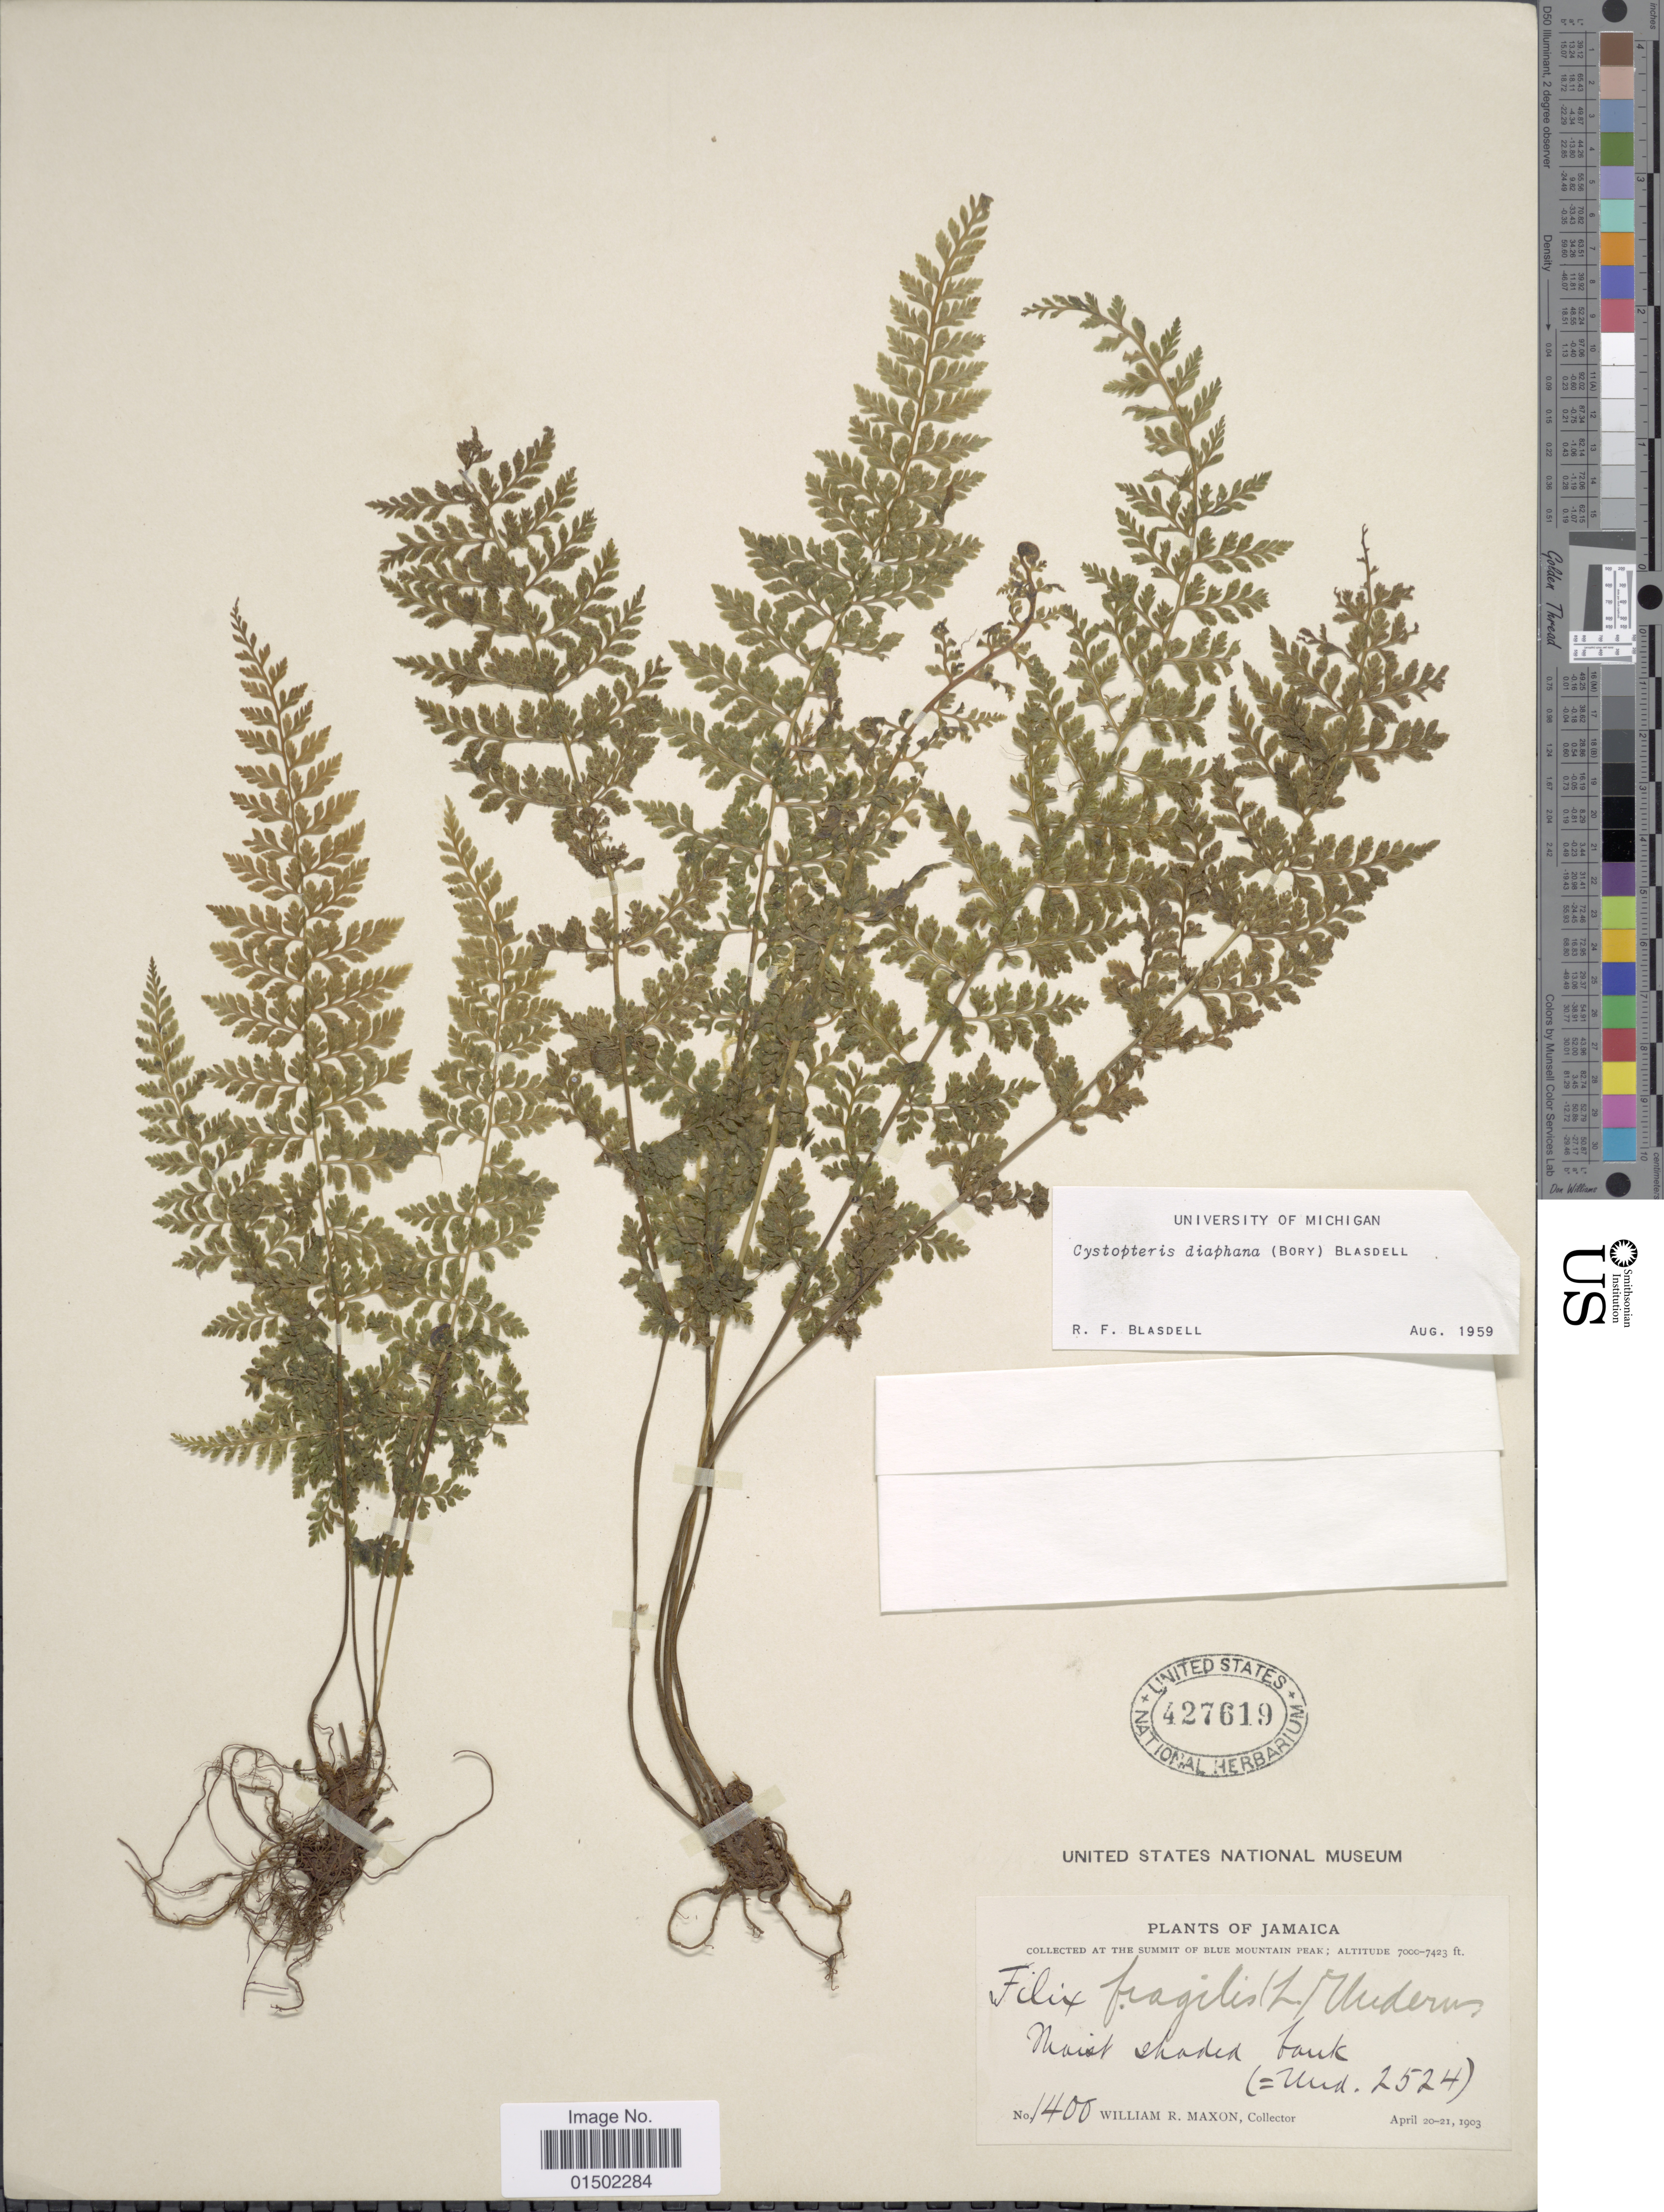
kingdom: Plantae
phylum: Tracheophyta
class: Polypodiopsida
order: Polypodiales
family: Cystopteridaceae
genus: Cystopteris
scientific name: Cystopteris diaphana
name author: (Bory) Blasdell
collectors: W. R. Maxon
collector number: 1400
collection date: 1903-04-20/1903-04-21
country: Jamaica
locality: Summit of Blue Mountain Peak. Moist shaded bank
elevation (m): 2134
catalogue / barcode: US 427619